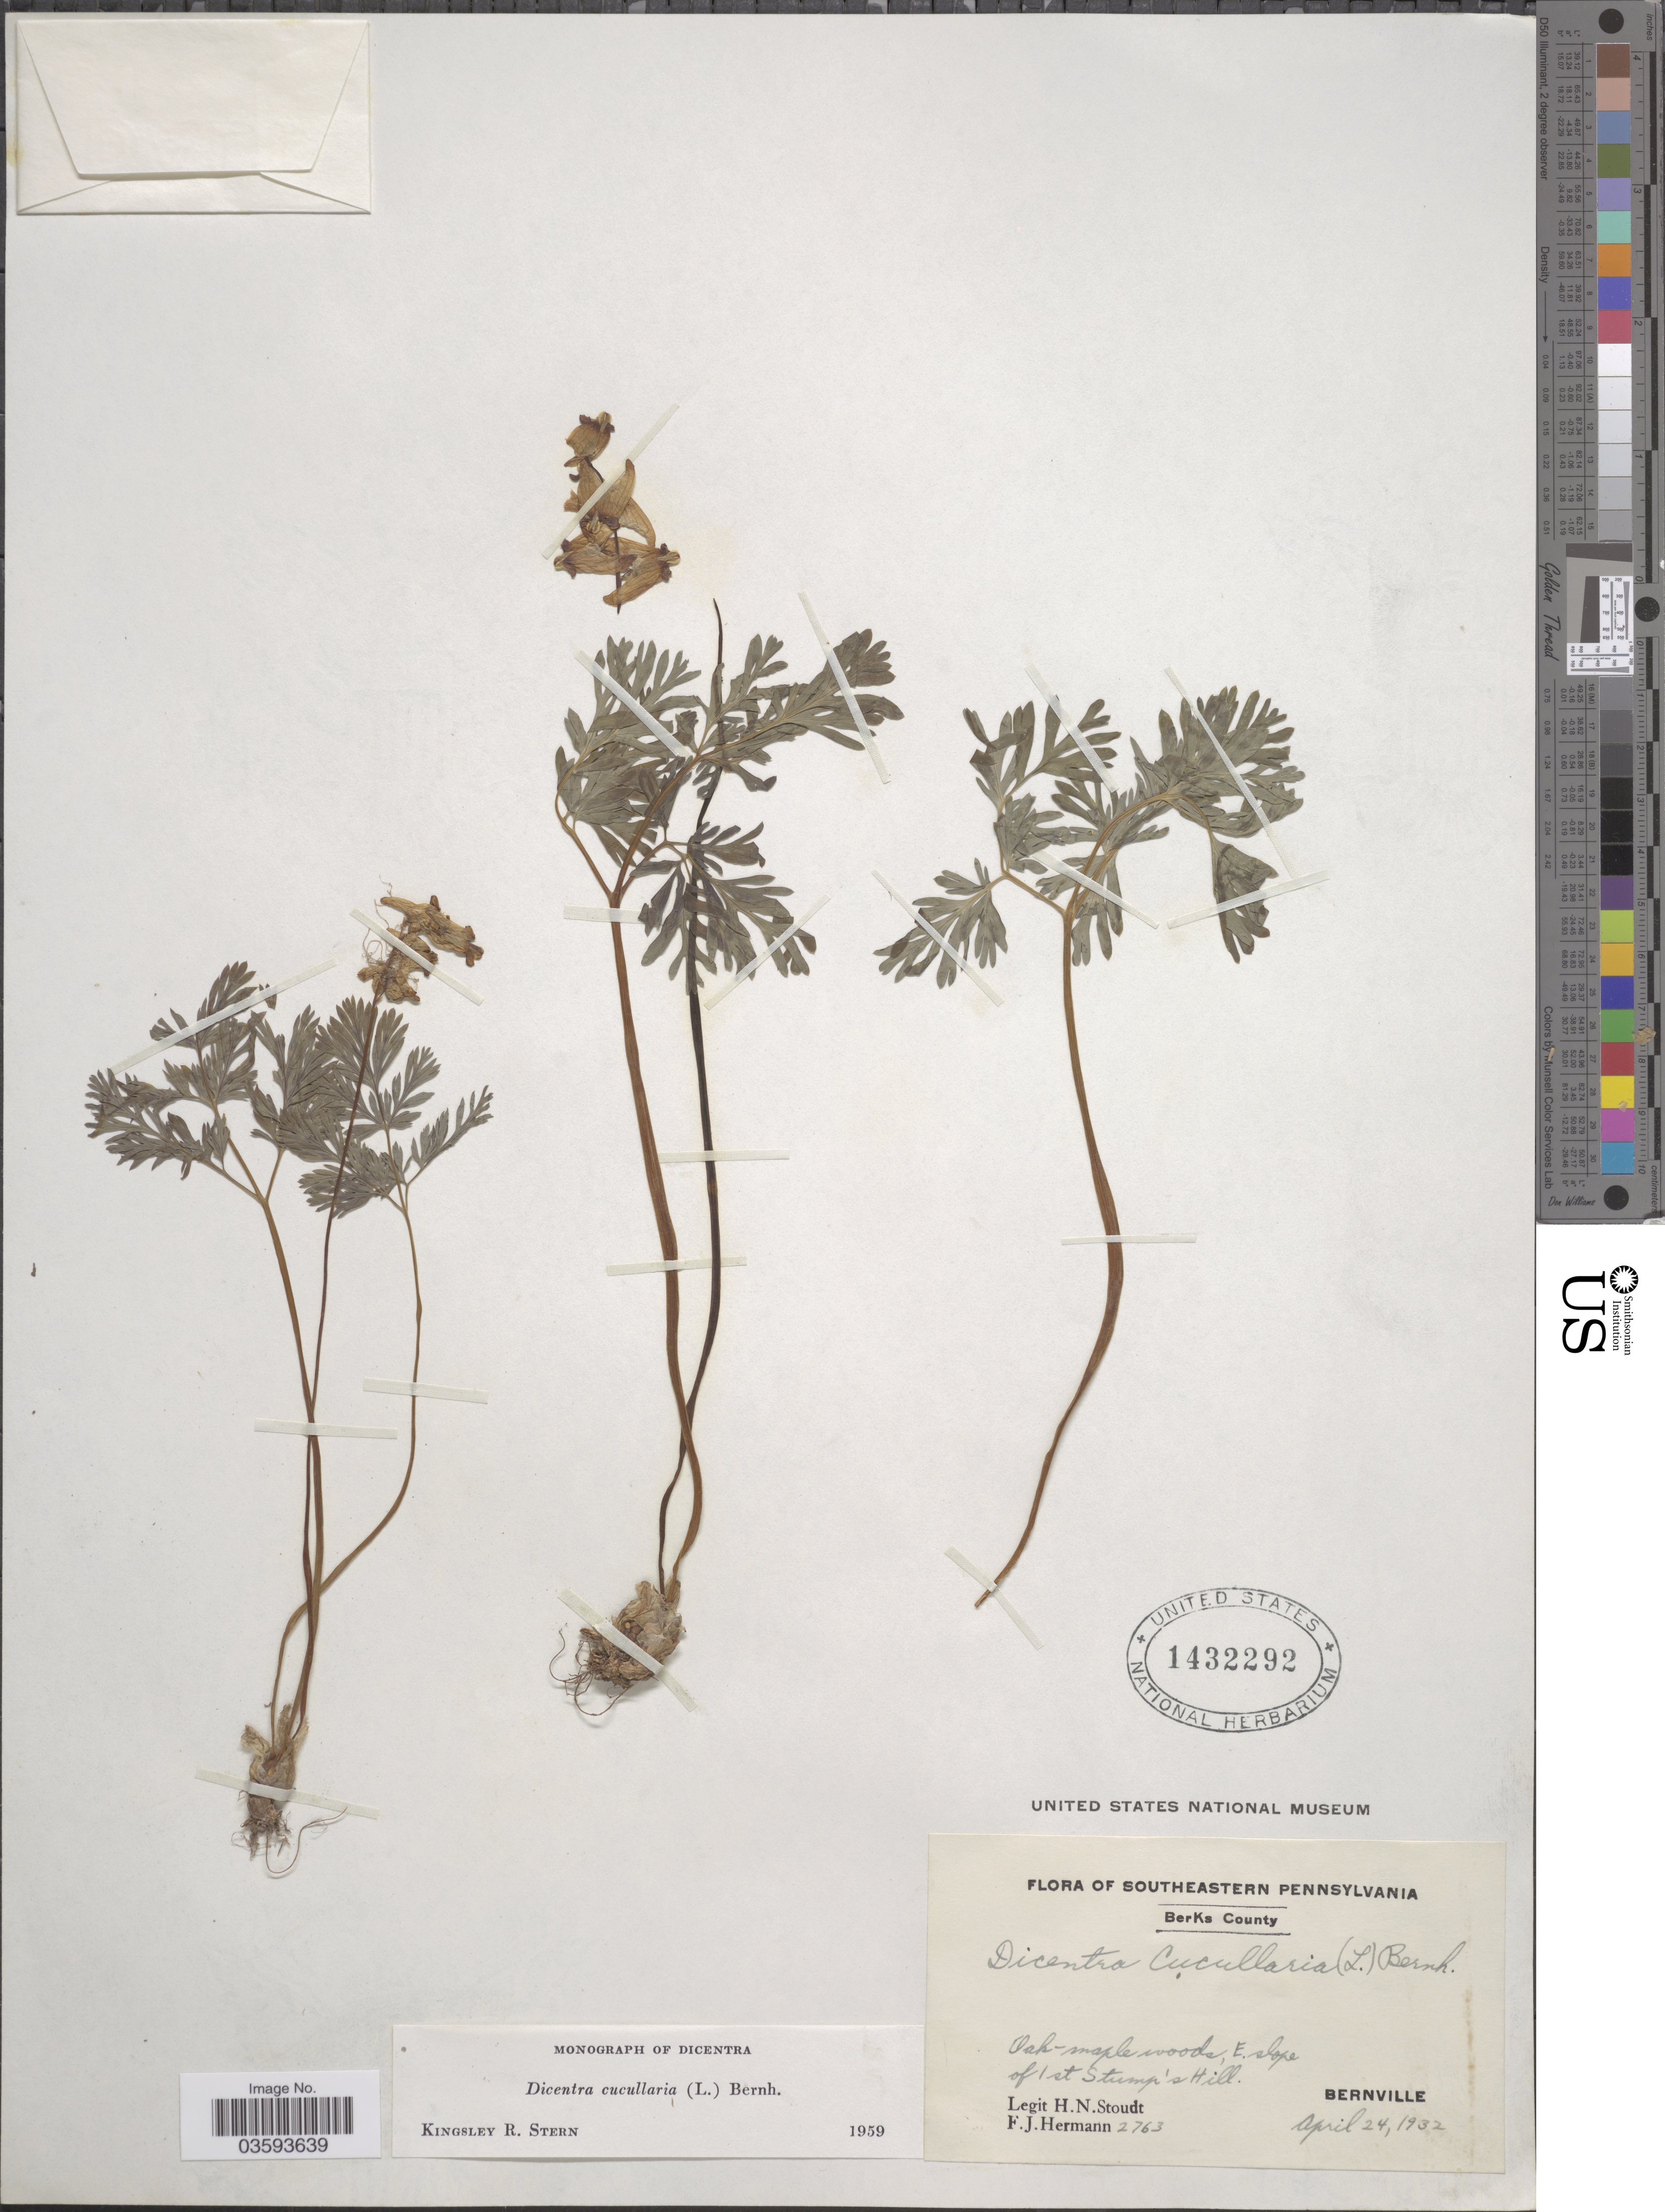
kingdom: Plantae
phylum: Tracheophyta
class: Magnoliopsida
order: Ranunculales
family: Papaveraceae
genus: Dicentra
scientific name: Dicentra cucullaria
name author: (L.) Bernh.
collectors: H. Stoudt & F. J. Hermann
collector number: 2763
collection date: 1932-04-24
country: United States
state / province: Pennsylvania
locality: Southeastern Pennsylvania. Berks County. E. slope of 1st Stump's Hill. Bernville.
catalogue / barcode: US 1432292